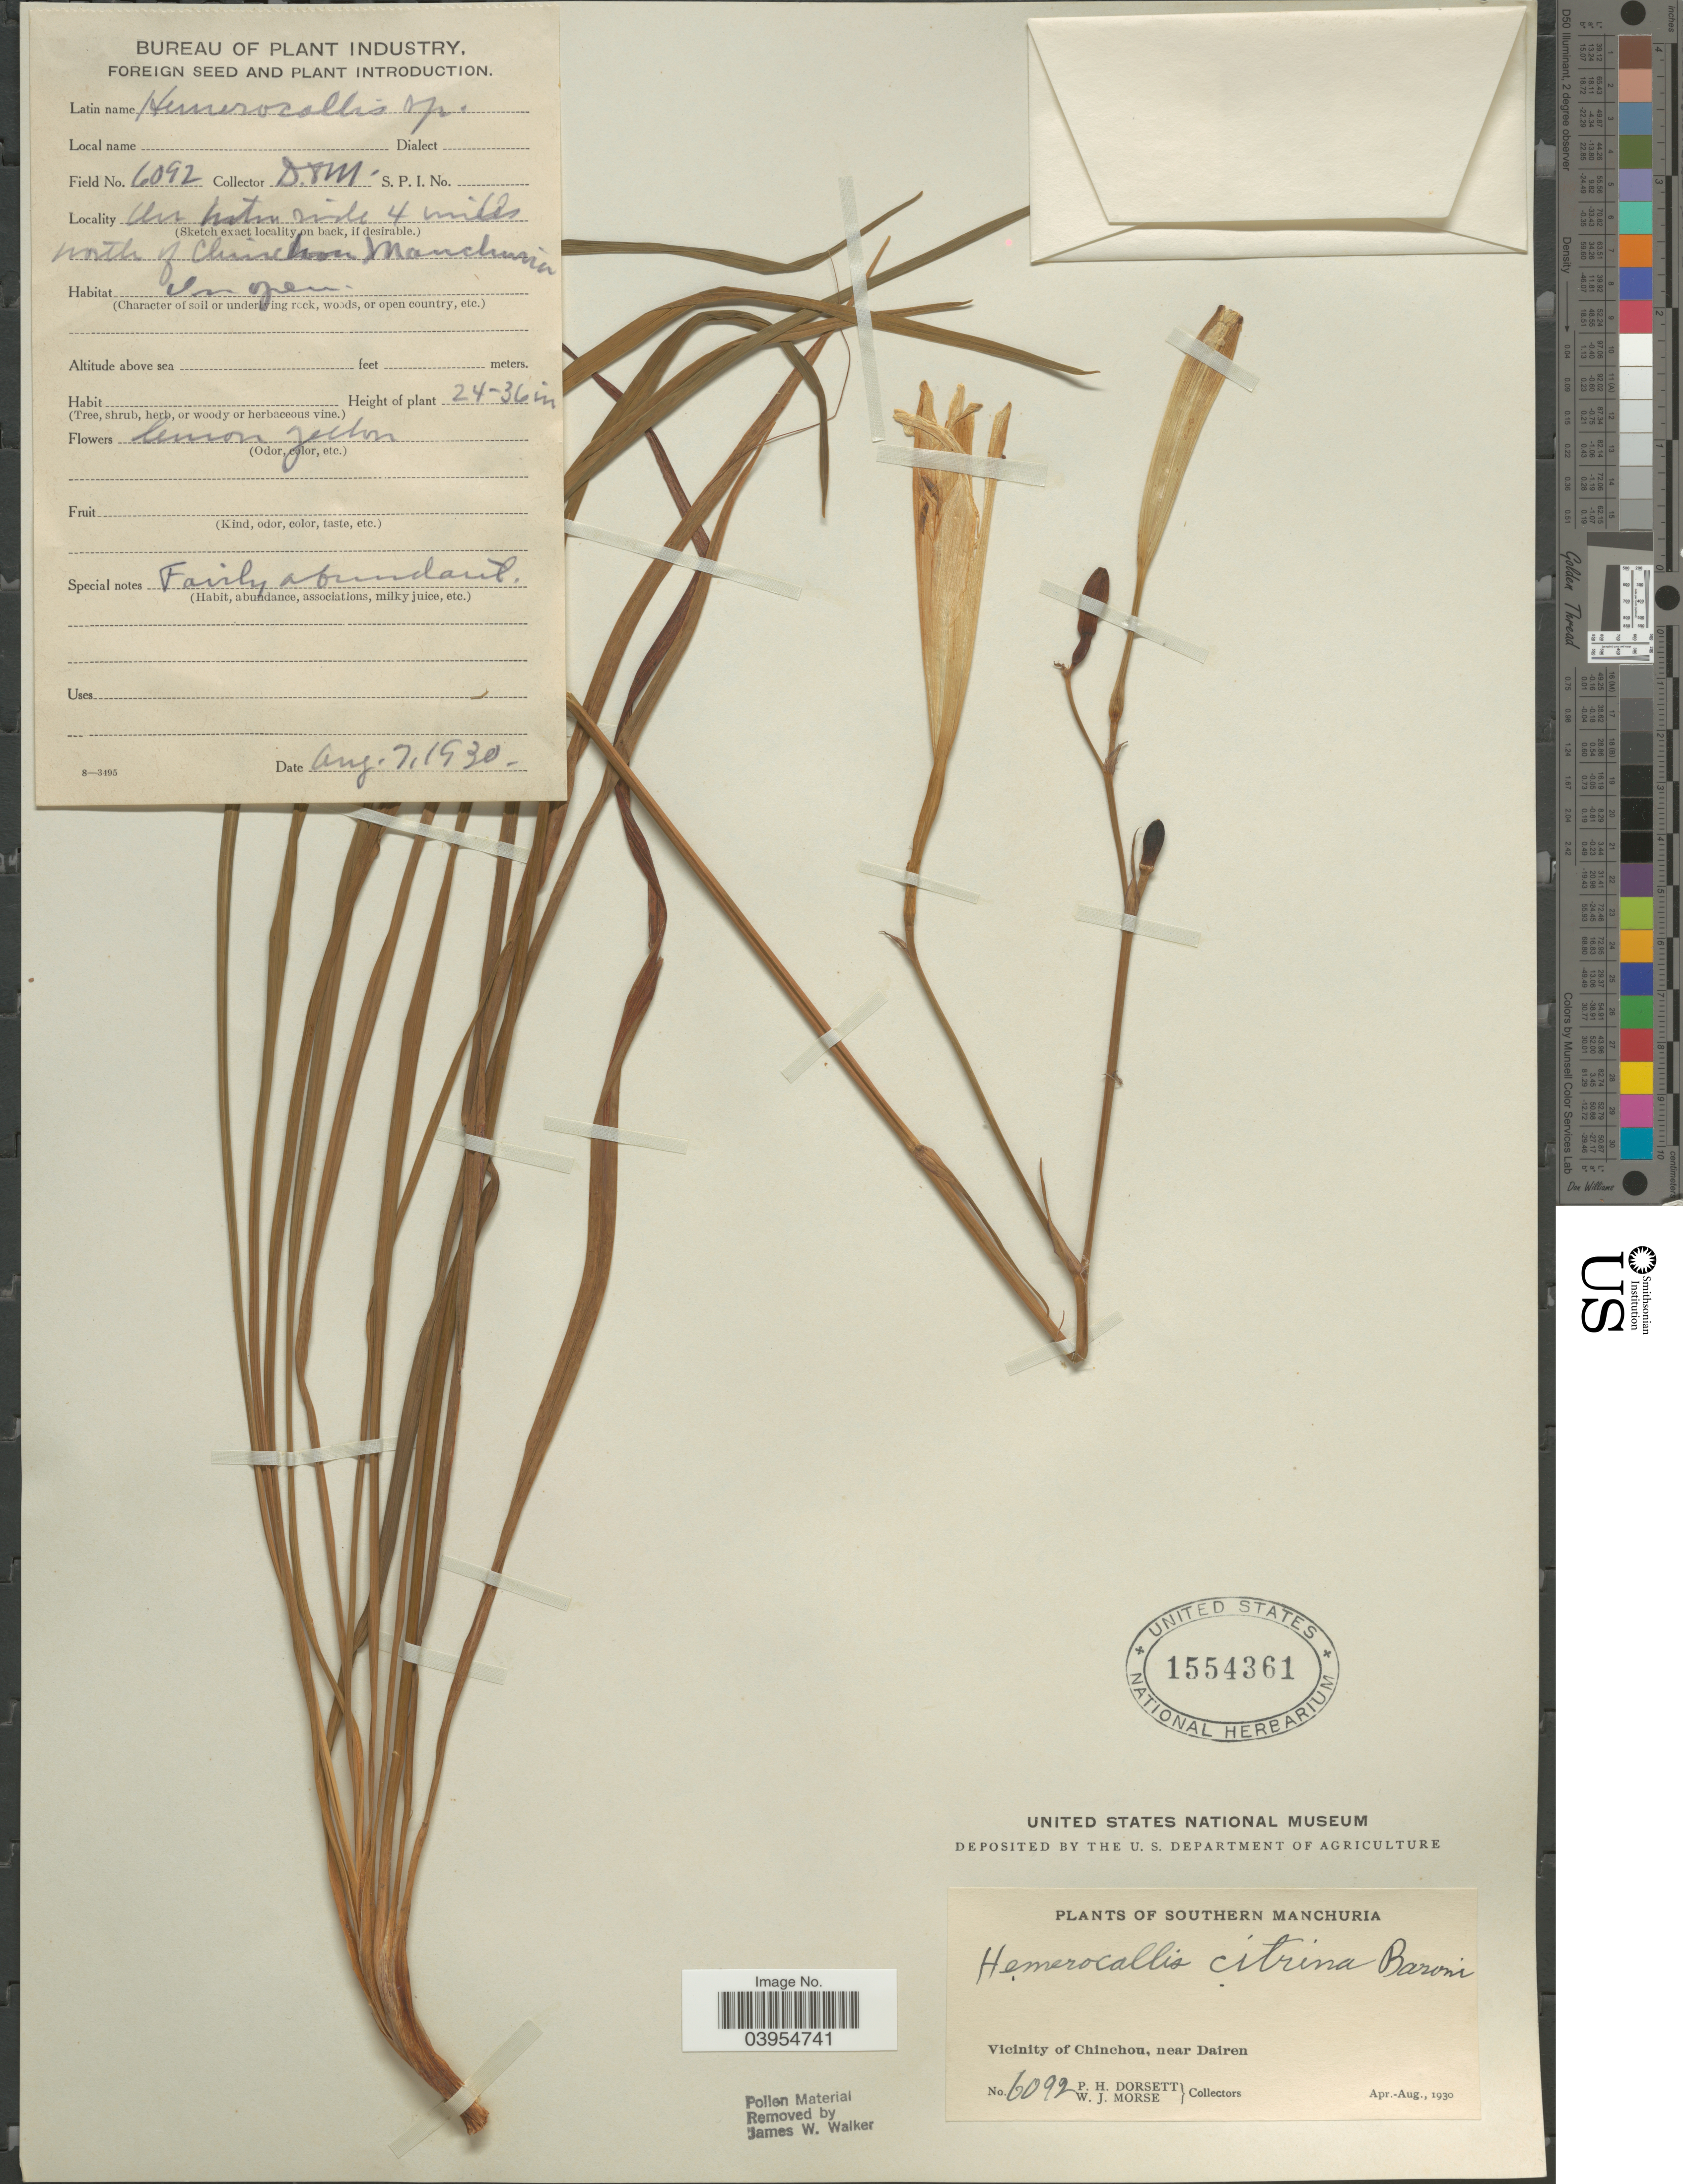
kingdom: Plantae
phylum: Tracheophyta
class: Liliopsida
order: Asparagales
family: Asphodelaceae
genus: Hemerocallis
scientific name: Hemerocallis citrina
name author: Baroni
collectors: P. H. Dorsett & W. J. Morse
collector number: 6092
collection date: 1930-04/1930-08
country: China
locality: Southern Manchuria. Vicinity of Chinchou, near Dairen.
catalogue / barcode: US 1554361